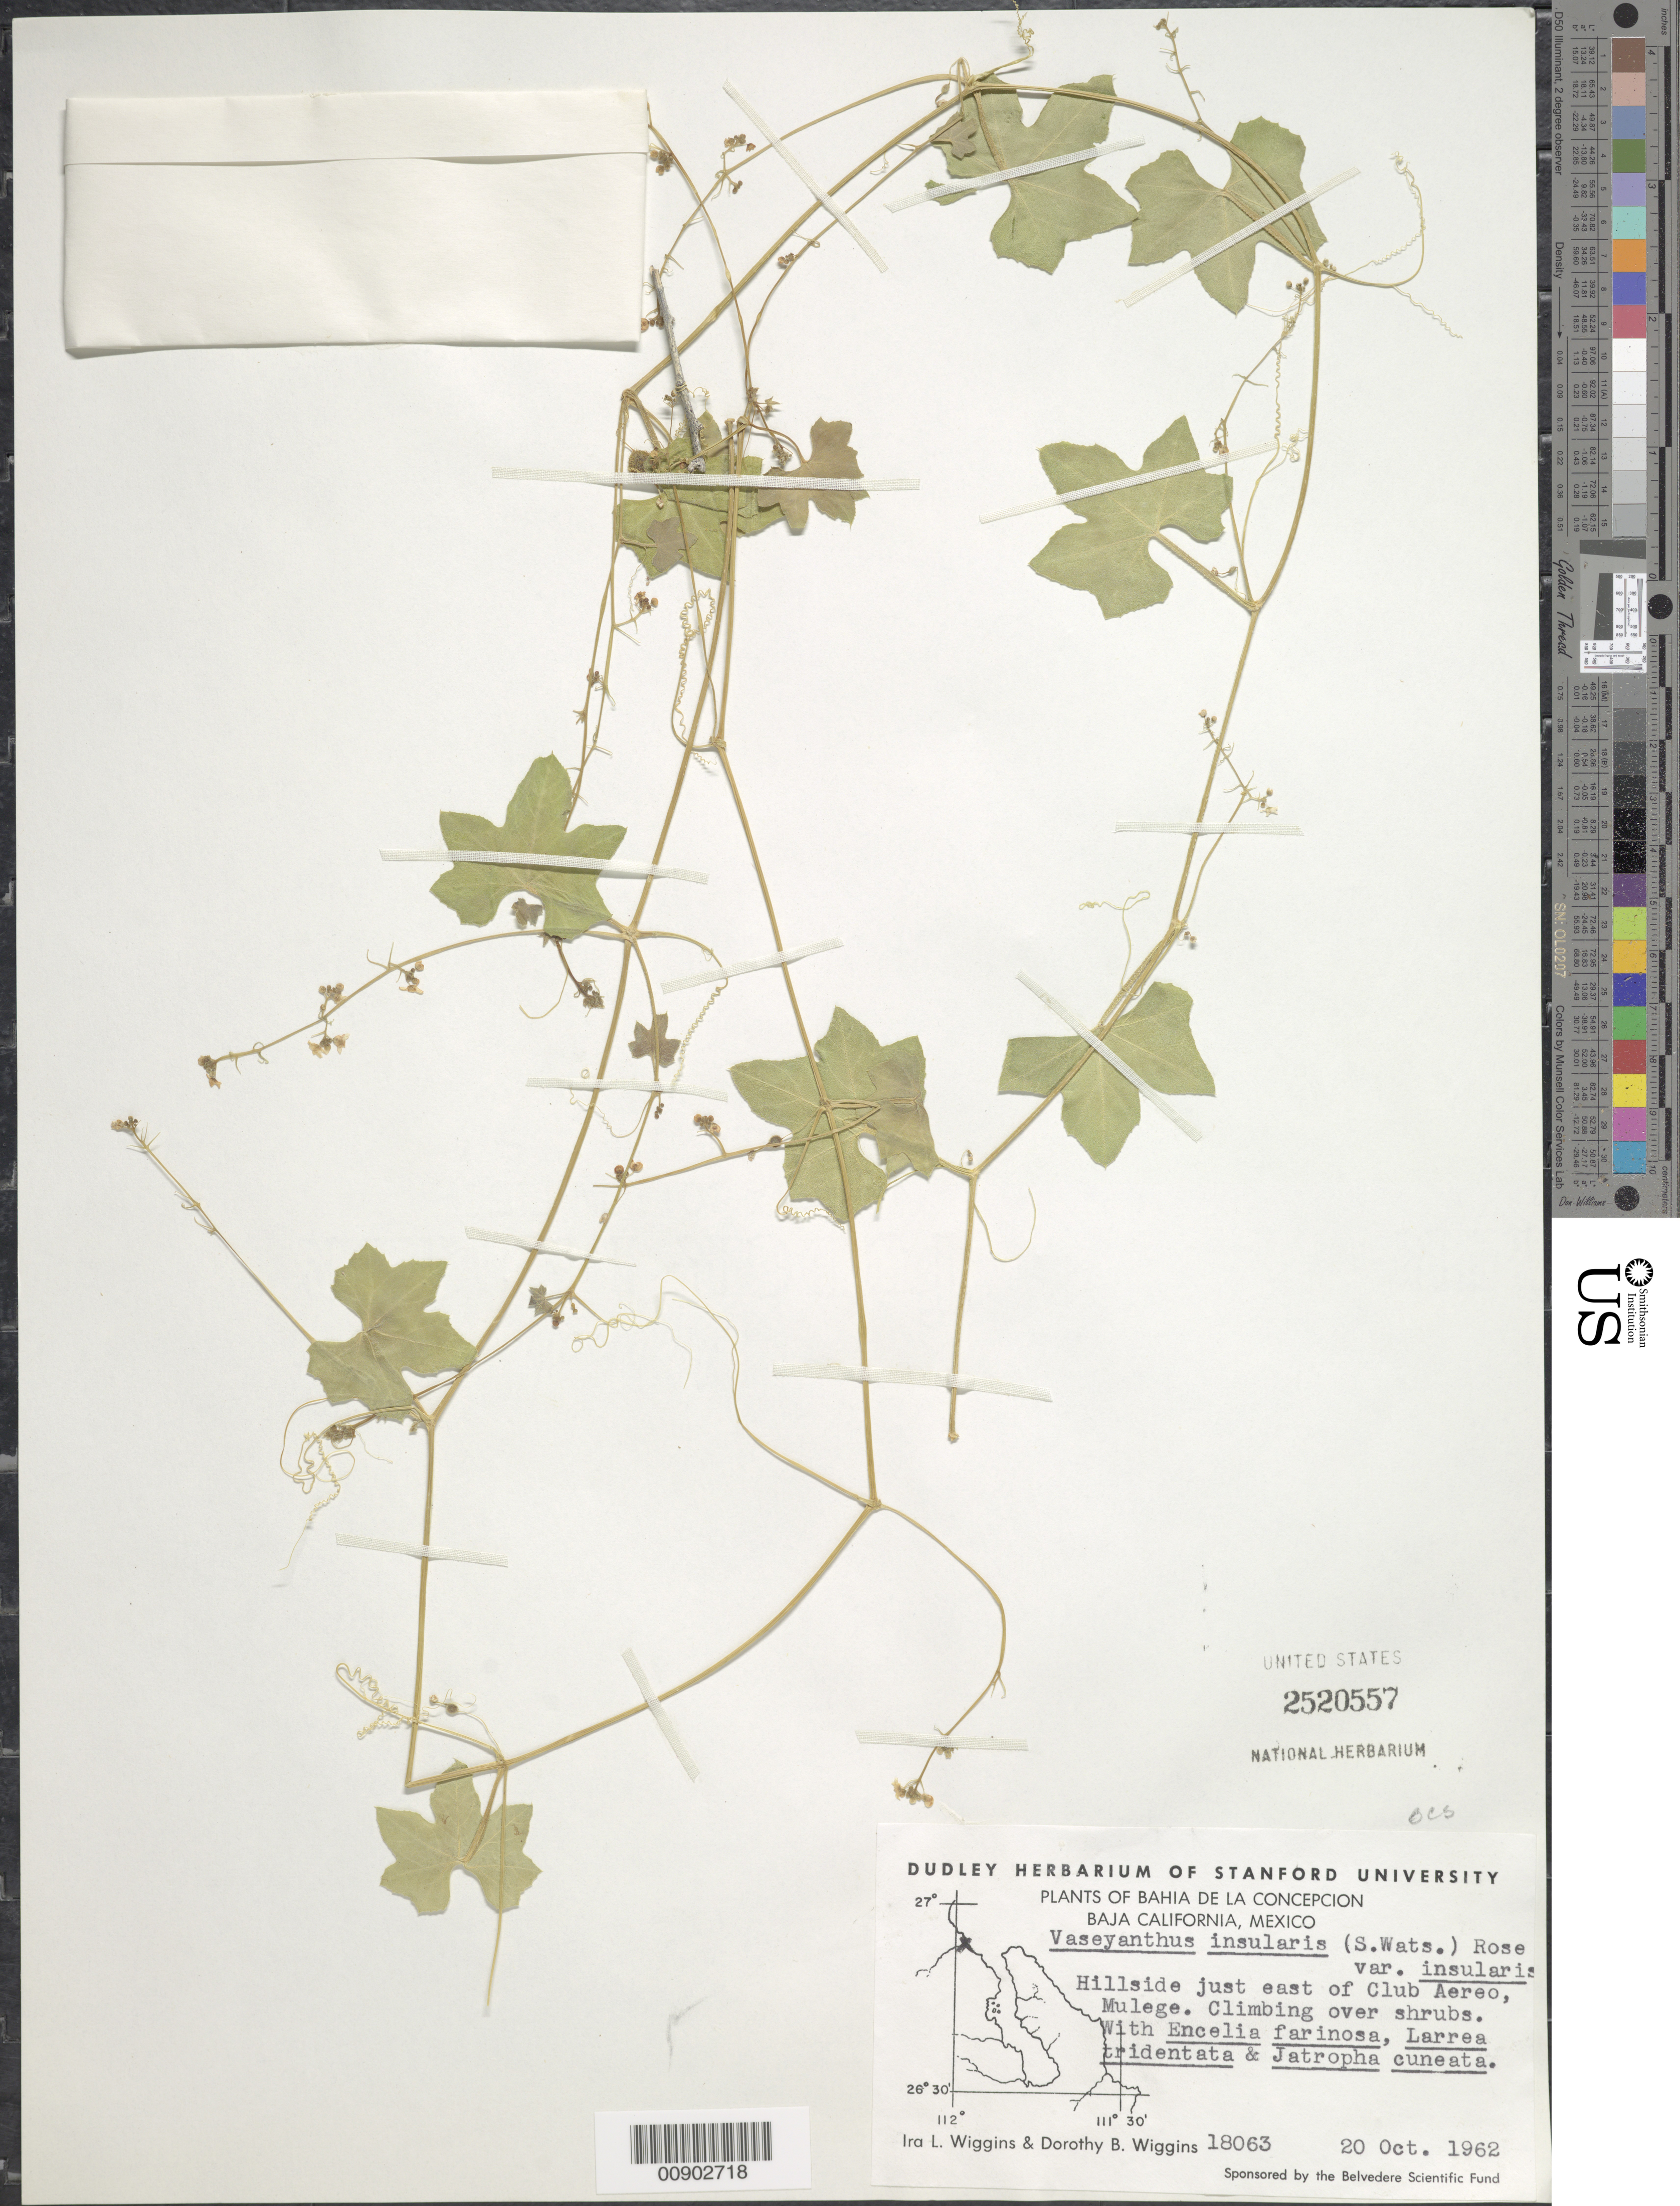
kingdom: Plantae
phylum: Tracheophyta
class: Magnoliopsida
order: Cucurbitales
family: Cucurbitaceae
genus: Echinopepon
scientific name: Echinopepon insularis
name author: S. Watson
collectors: I. L. Wiggins & D. B. Wiggins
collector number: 18063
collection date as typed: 20 Oct 1962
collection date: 1962-10-20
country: Mexico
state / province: Baja California Sur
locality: Hillside just east of Club Aéreo, Mulege.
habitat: Climbing over shrubs. With Encelia farinosa, Larrea tridentata & Jatropha cuneata.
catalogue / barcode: US 2520557